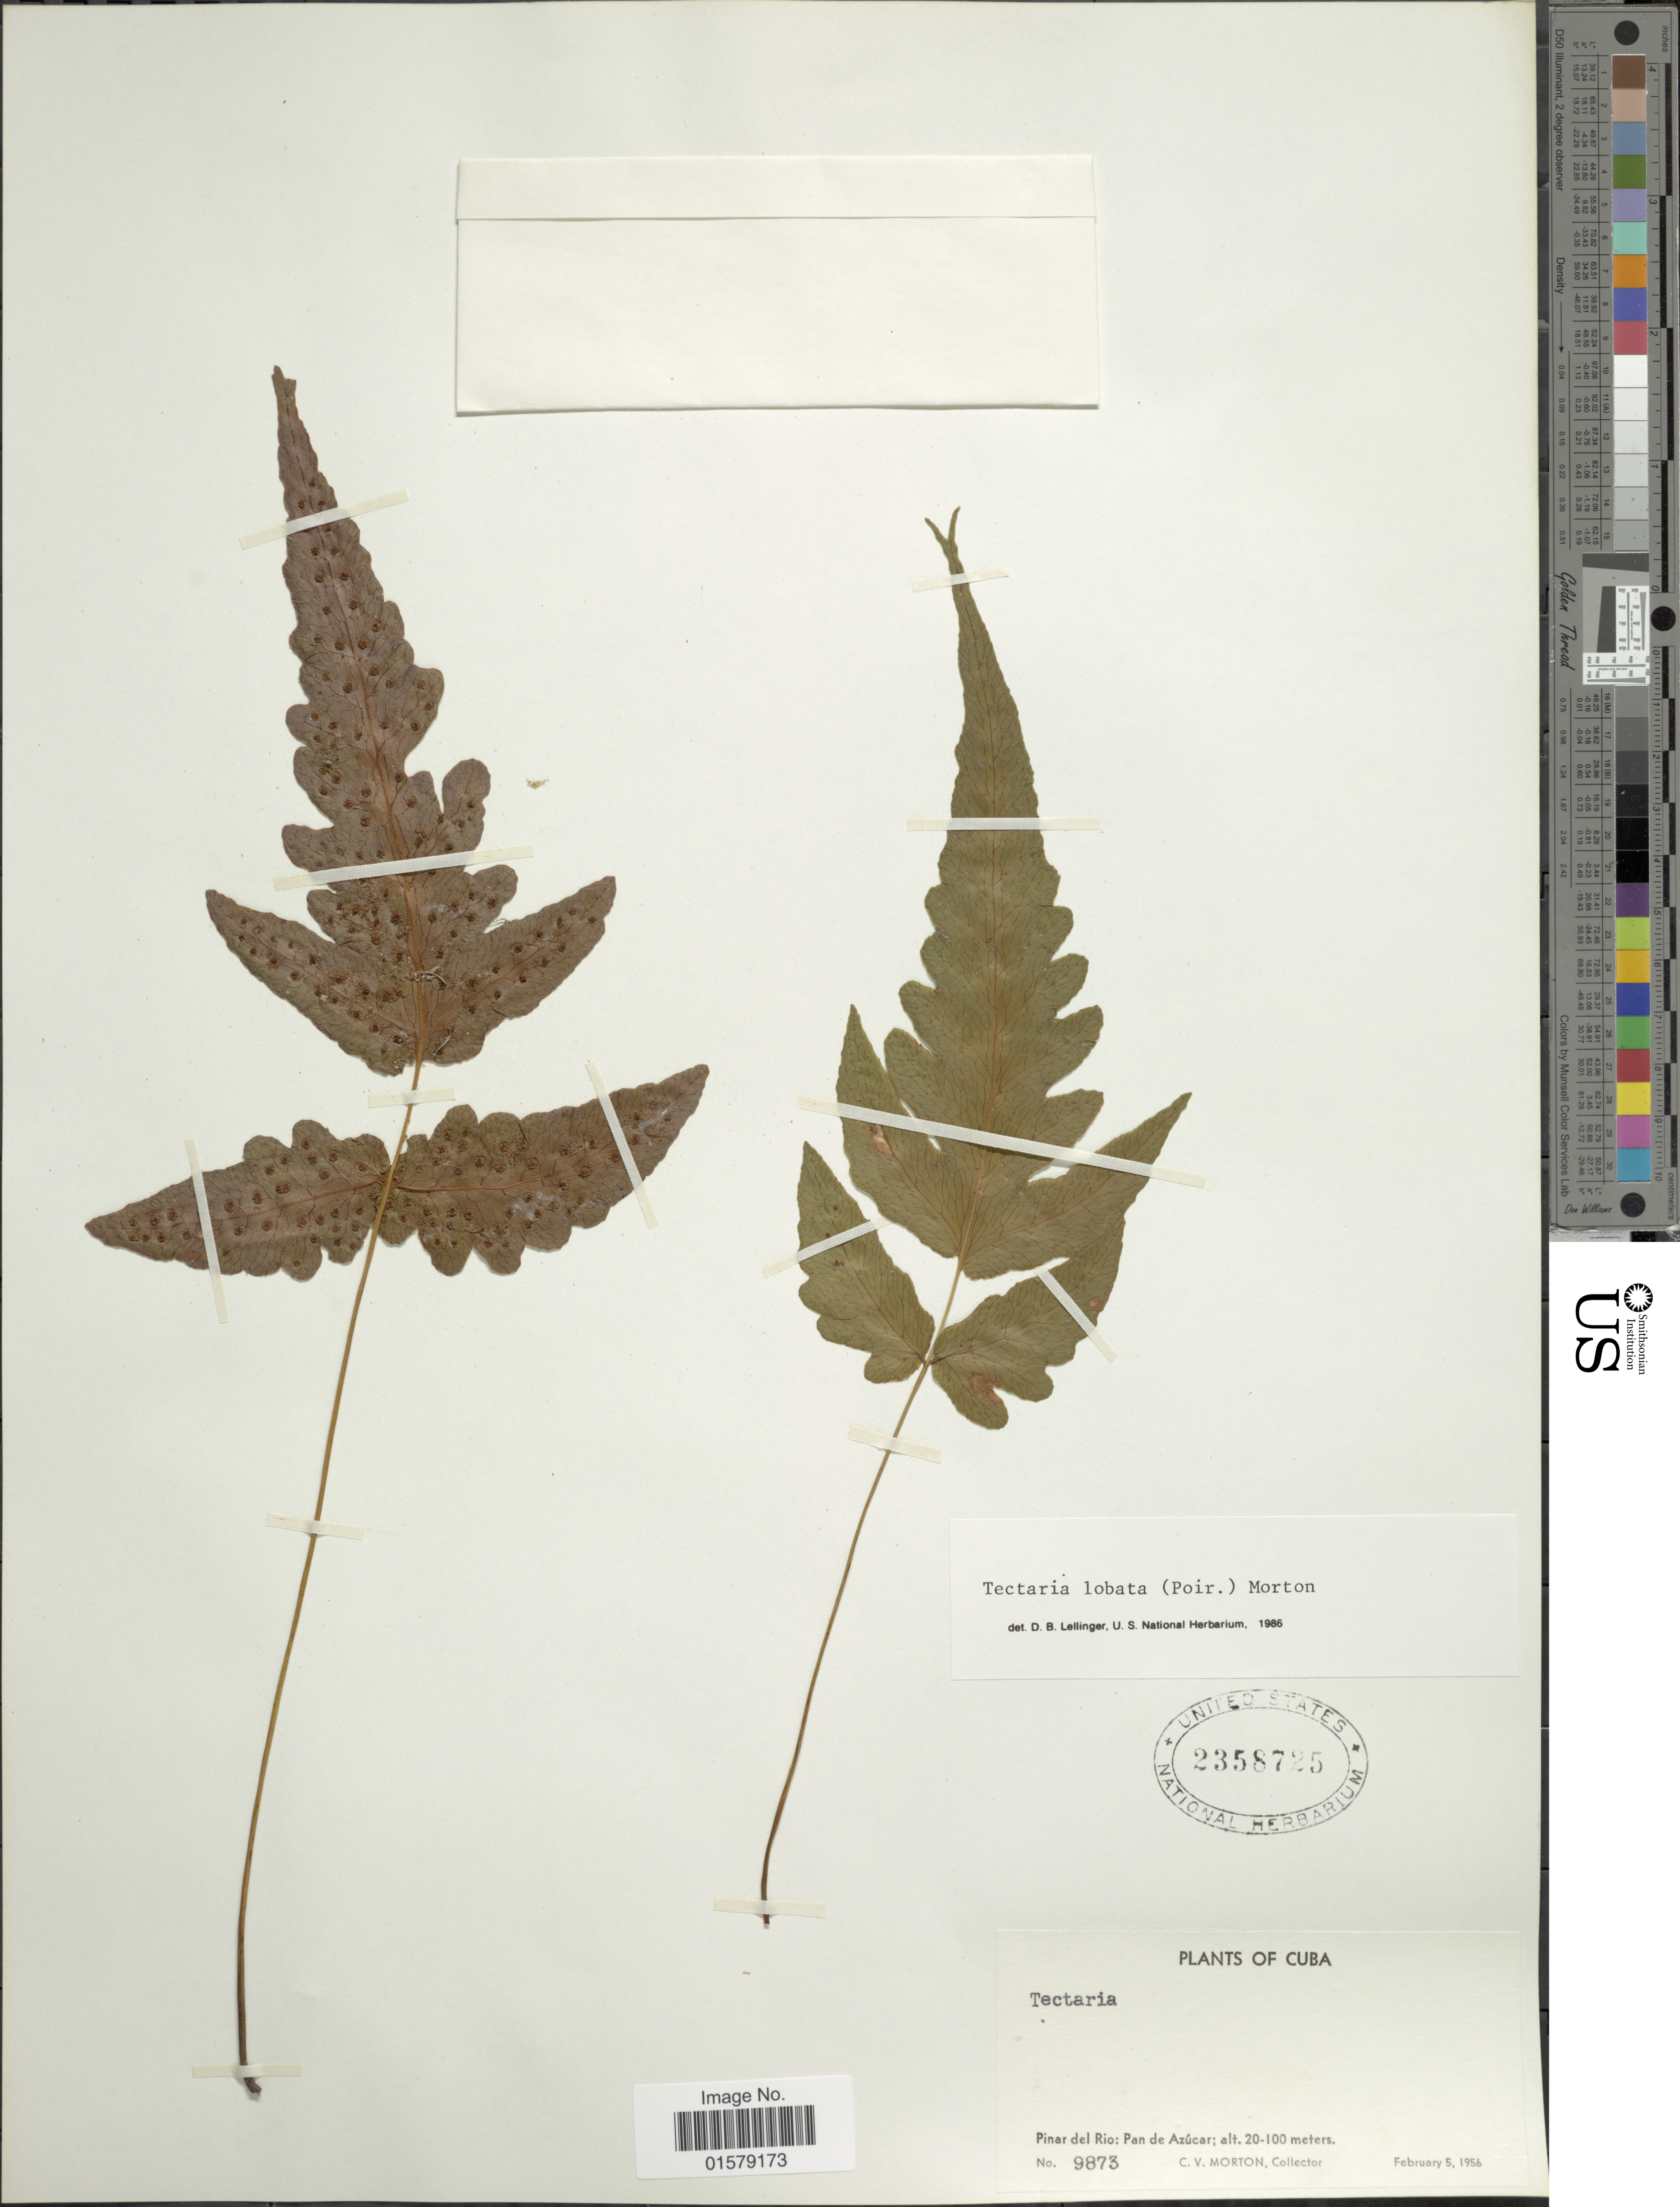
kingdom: Plantae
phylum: Tracheophyta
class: Polypodiopsida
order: Polypodiales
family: Tectariaceae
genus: Tectaria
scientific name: Tectaria fimbriata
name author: (Willd.) Lourteig & Proctor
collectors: C. V. Morton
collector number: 9873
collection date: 1956-02-05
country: Cuba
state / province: Pinar del Río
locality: Pan de Azucar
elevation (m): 20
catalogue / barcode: US 2358725